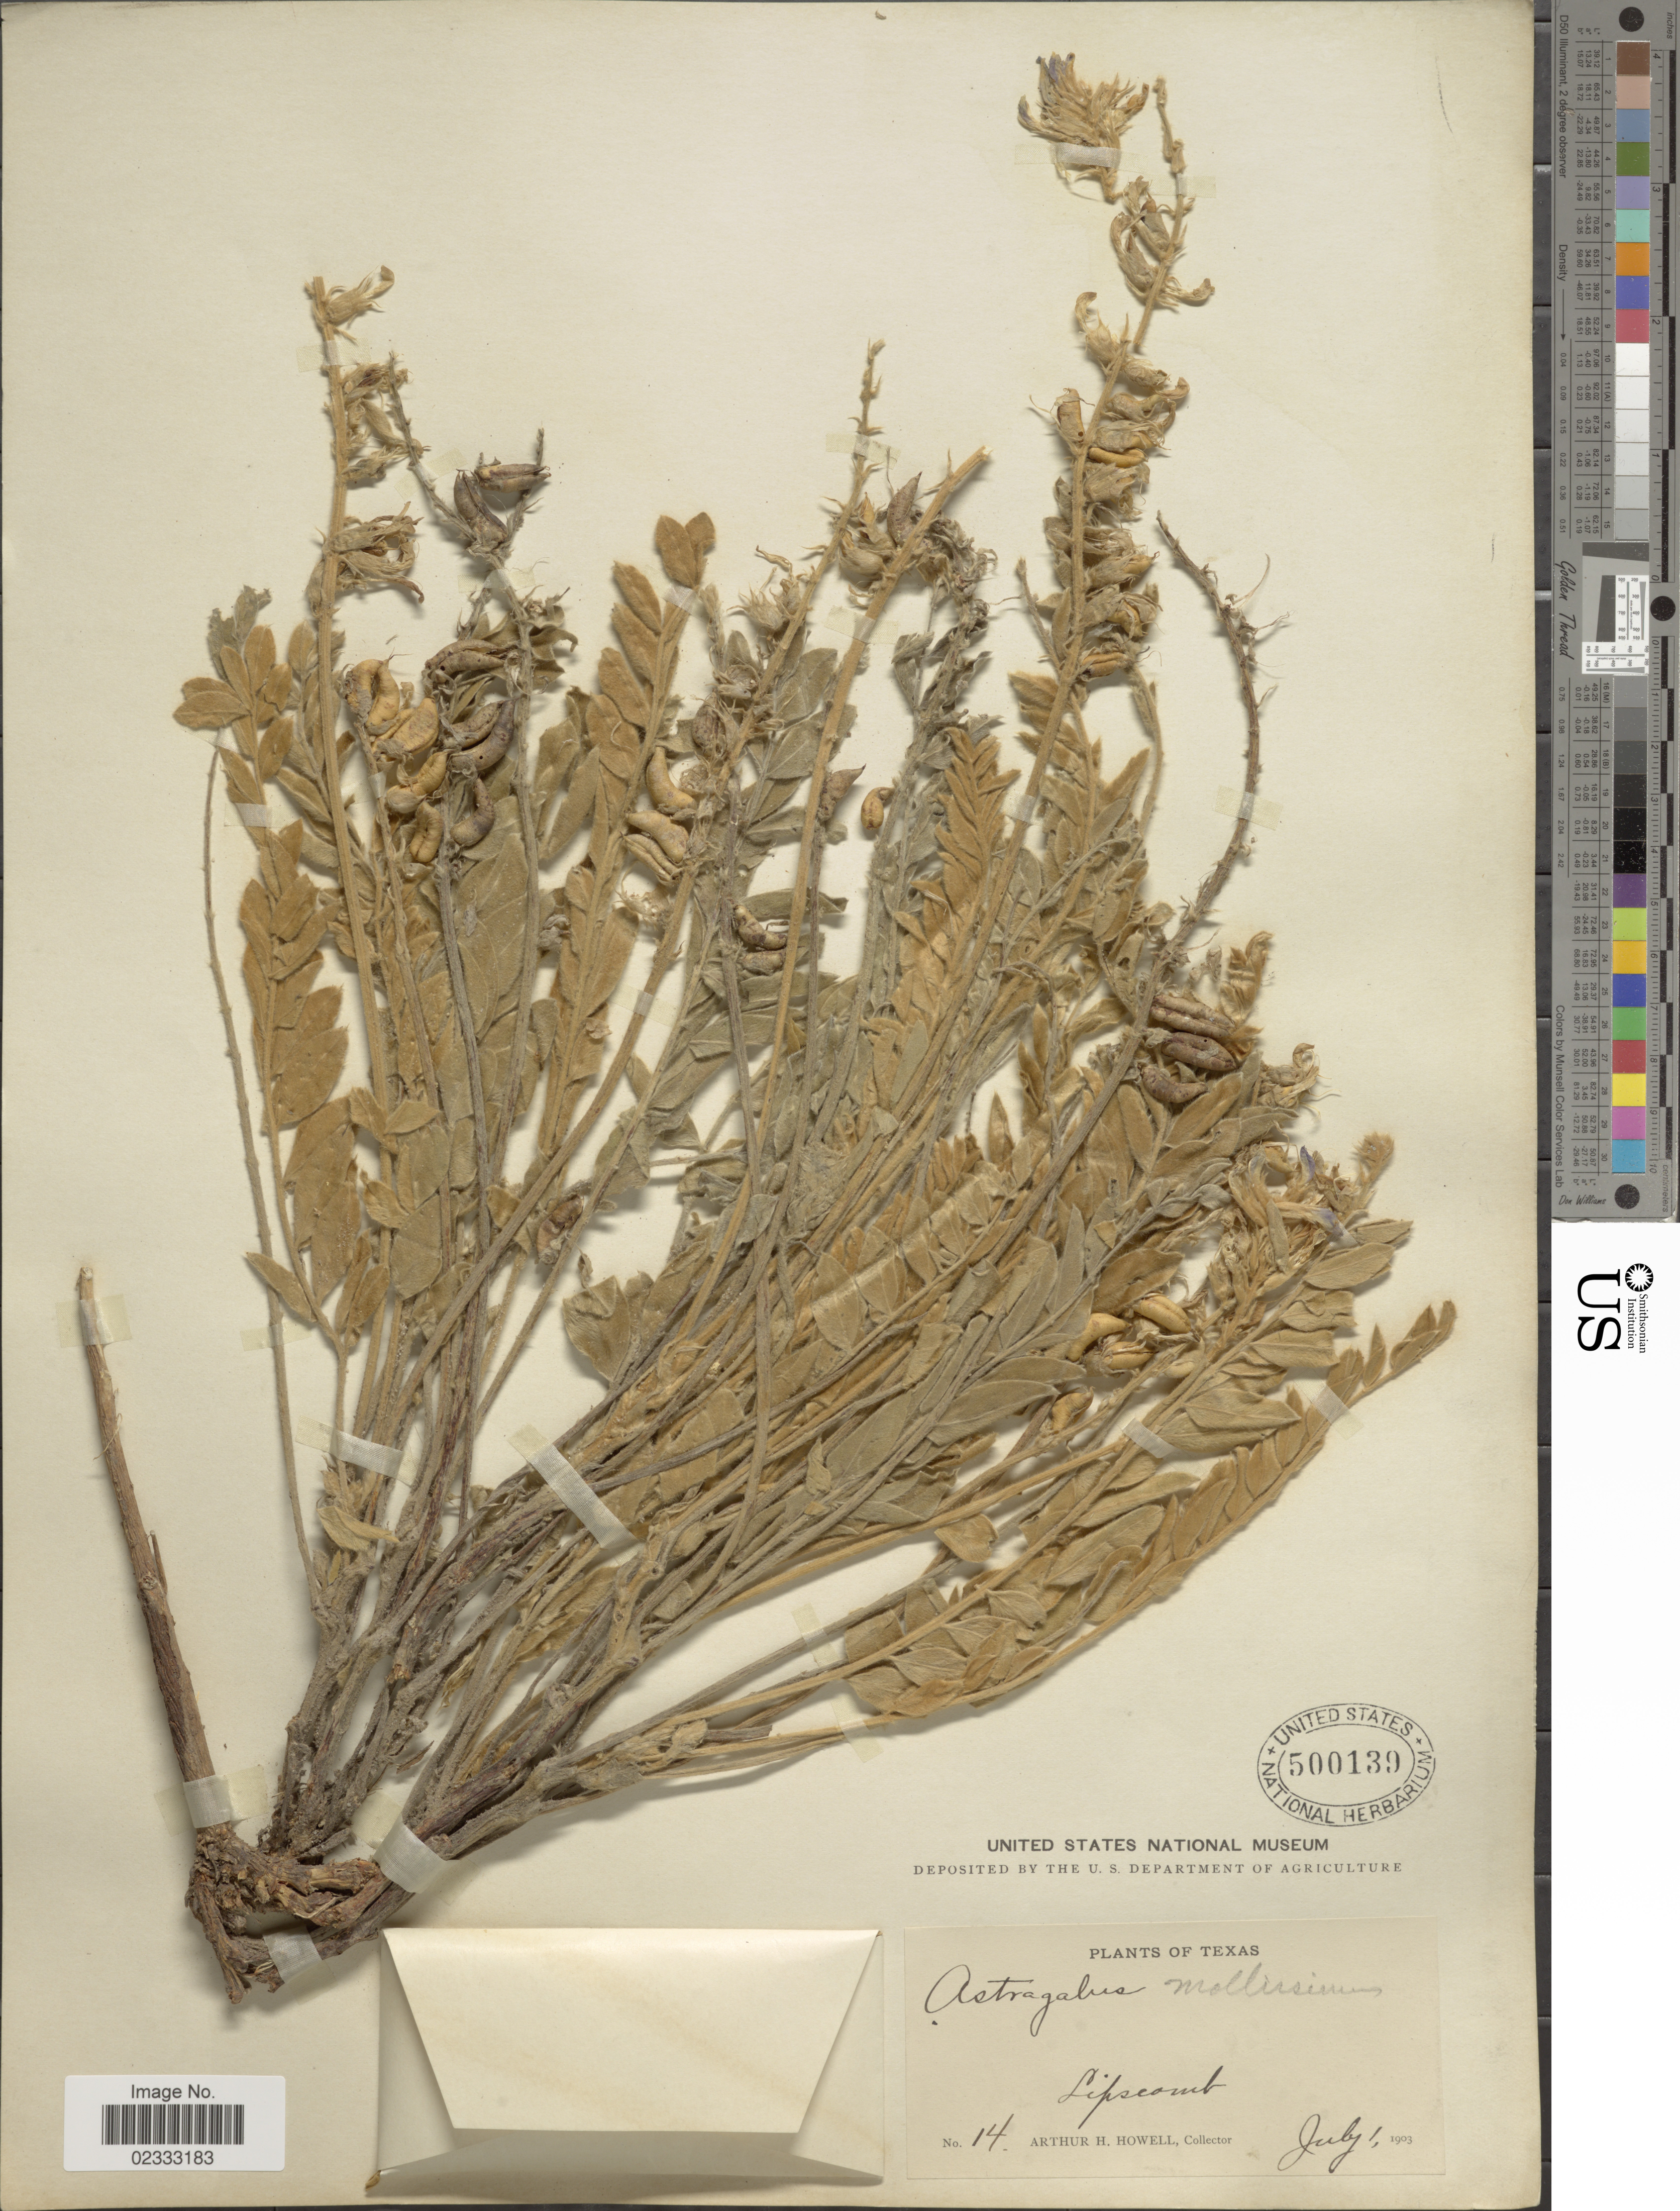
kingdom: Plantae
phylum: Tracheophyta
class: Magnoliopsida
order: Fabales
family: Fabaceae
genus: Astragalus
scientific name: Astragalus mollissimus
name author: Torr.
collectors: A. H. Howell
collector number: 14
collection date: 1903-07-01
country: United States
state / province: Texas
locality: Texas, Lipscomb.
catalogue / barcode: US 500139